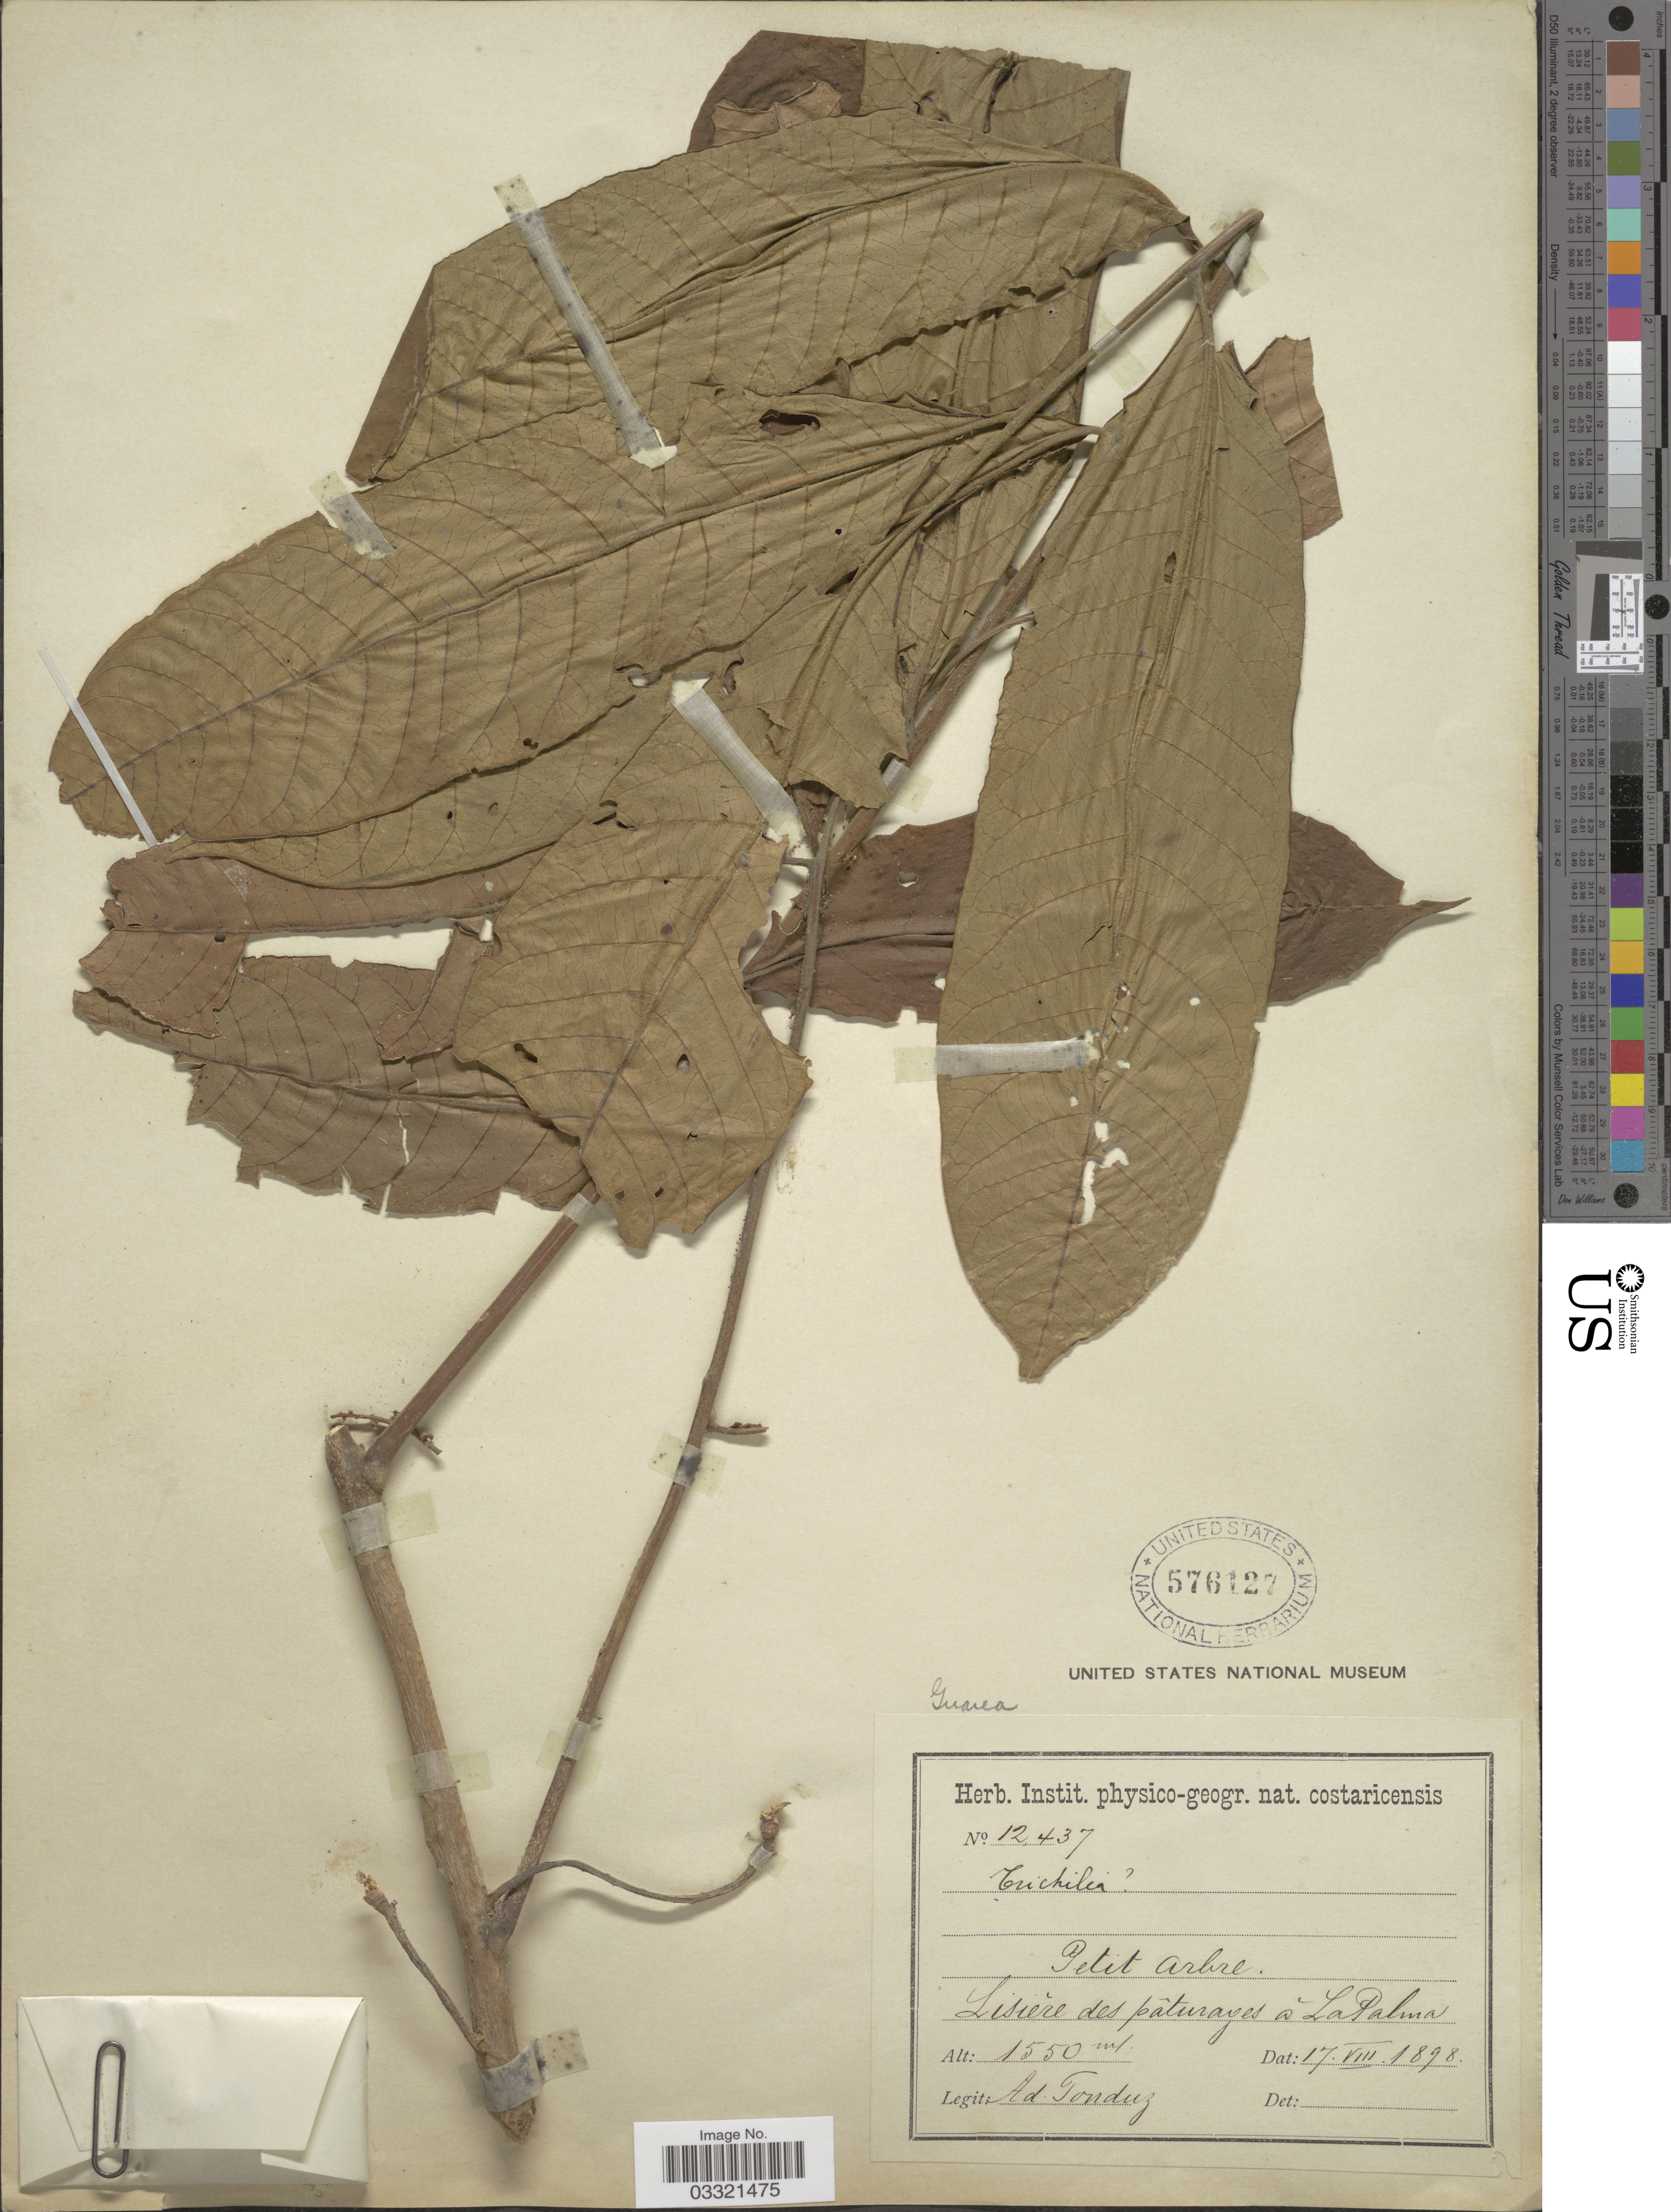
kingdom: Plantae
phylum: Tracheophyta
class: Magnoliopsida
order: Sapindales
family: Meliaceae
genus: Guarea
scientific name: Guarea sp.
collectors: A. Tonduz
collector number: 12437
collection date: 1898-08-17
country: Costa Rica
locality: Lisière des pâtuages á La Palma.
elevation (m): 1550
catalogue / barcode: US 576127